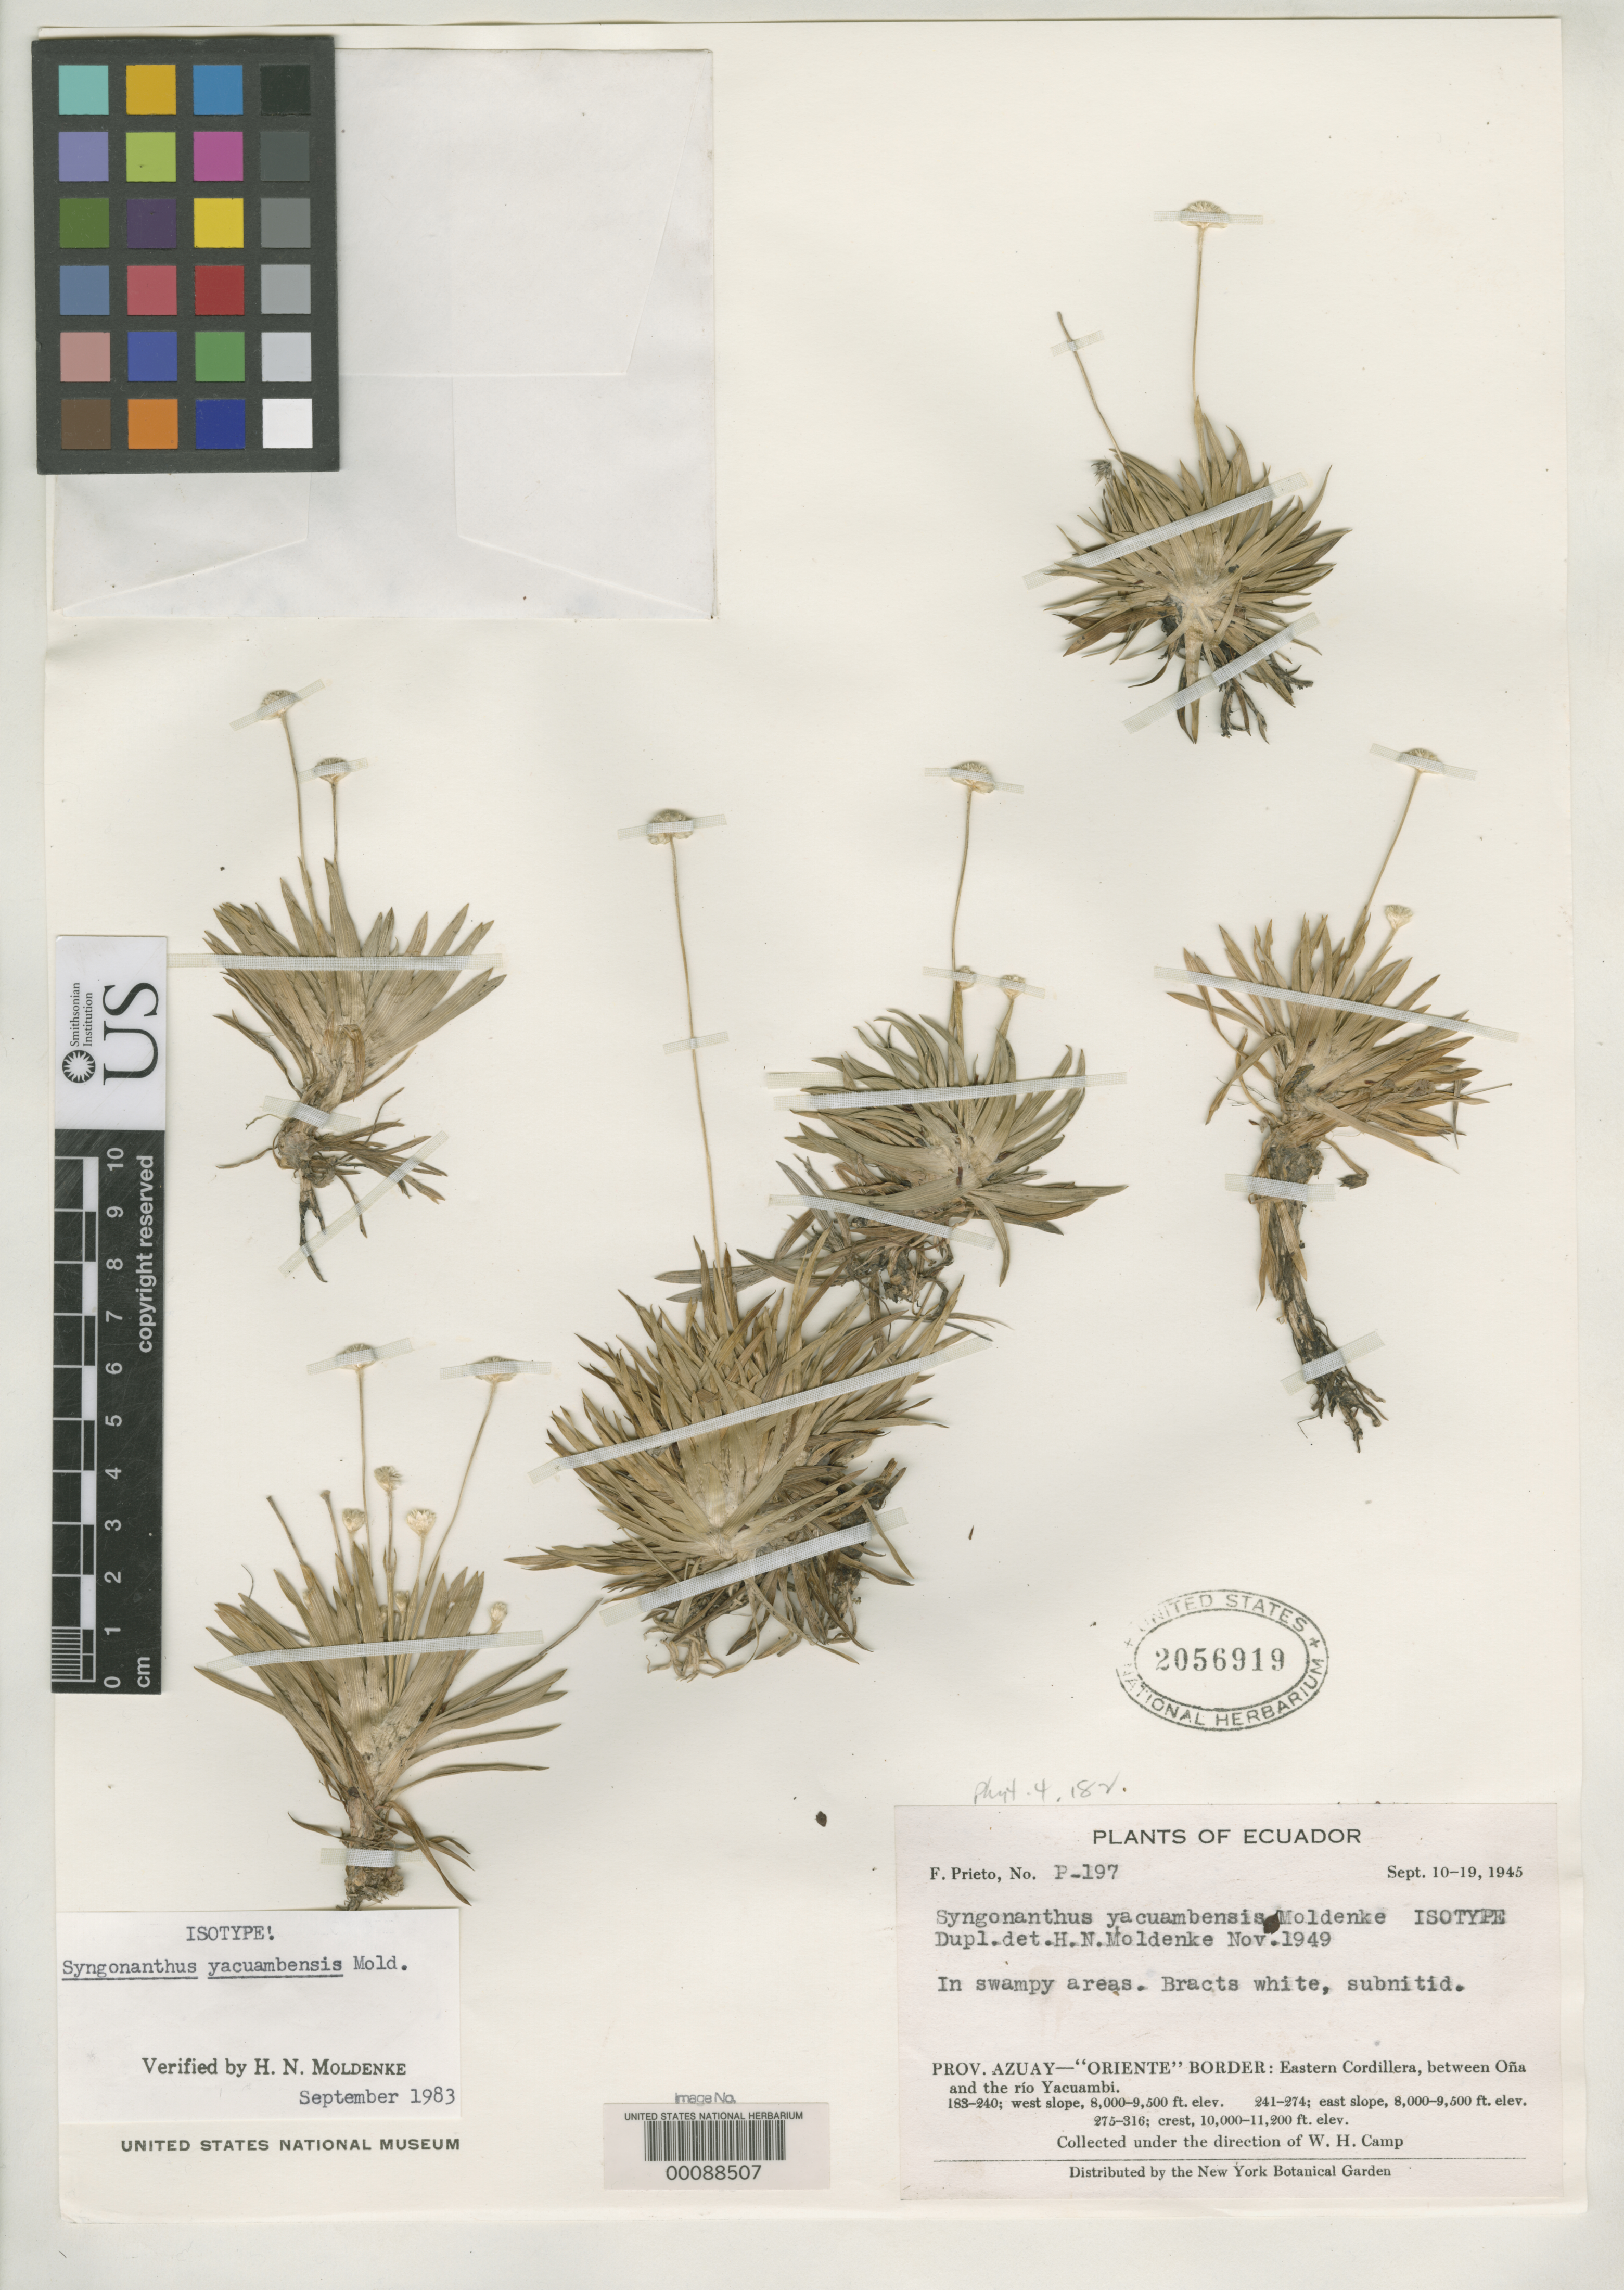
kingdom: Plantae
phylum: Tracheophyta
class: Liliopsida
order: Poales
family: Eriocaulaceae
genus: Syngonanthus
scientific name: Syngonanthus yacuambensis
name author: Moldenke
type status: Isotype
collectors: F. Prieto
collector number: P-197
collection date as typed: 10 Sep 1945 to 19 Sep 1945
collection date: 1945-09-10/1945-09-19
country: Ecuador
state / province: Azuay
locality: Eastern Cordillera, between Ona and Rio Yacuambi.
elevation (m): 2438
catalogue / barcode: US 2056919